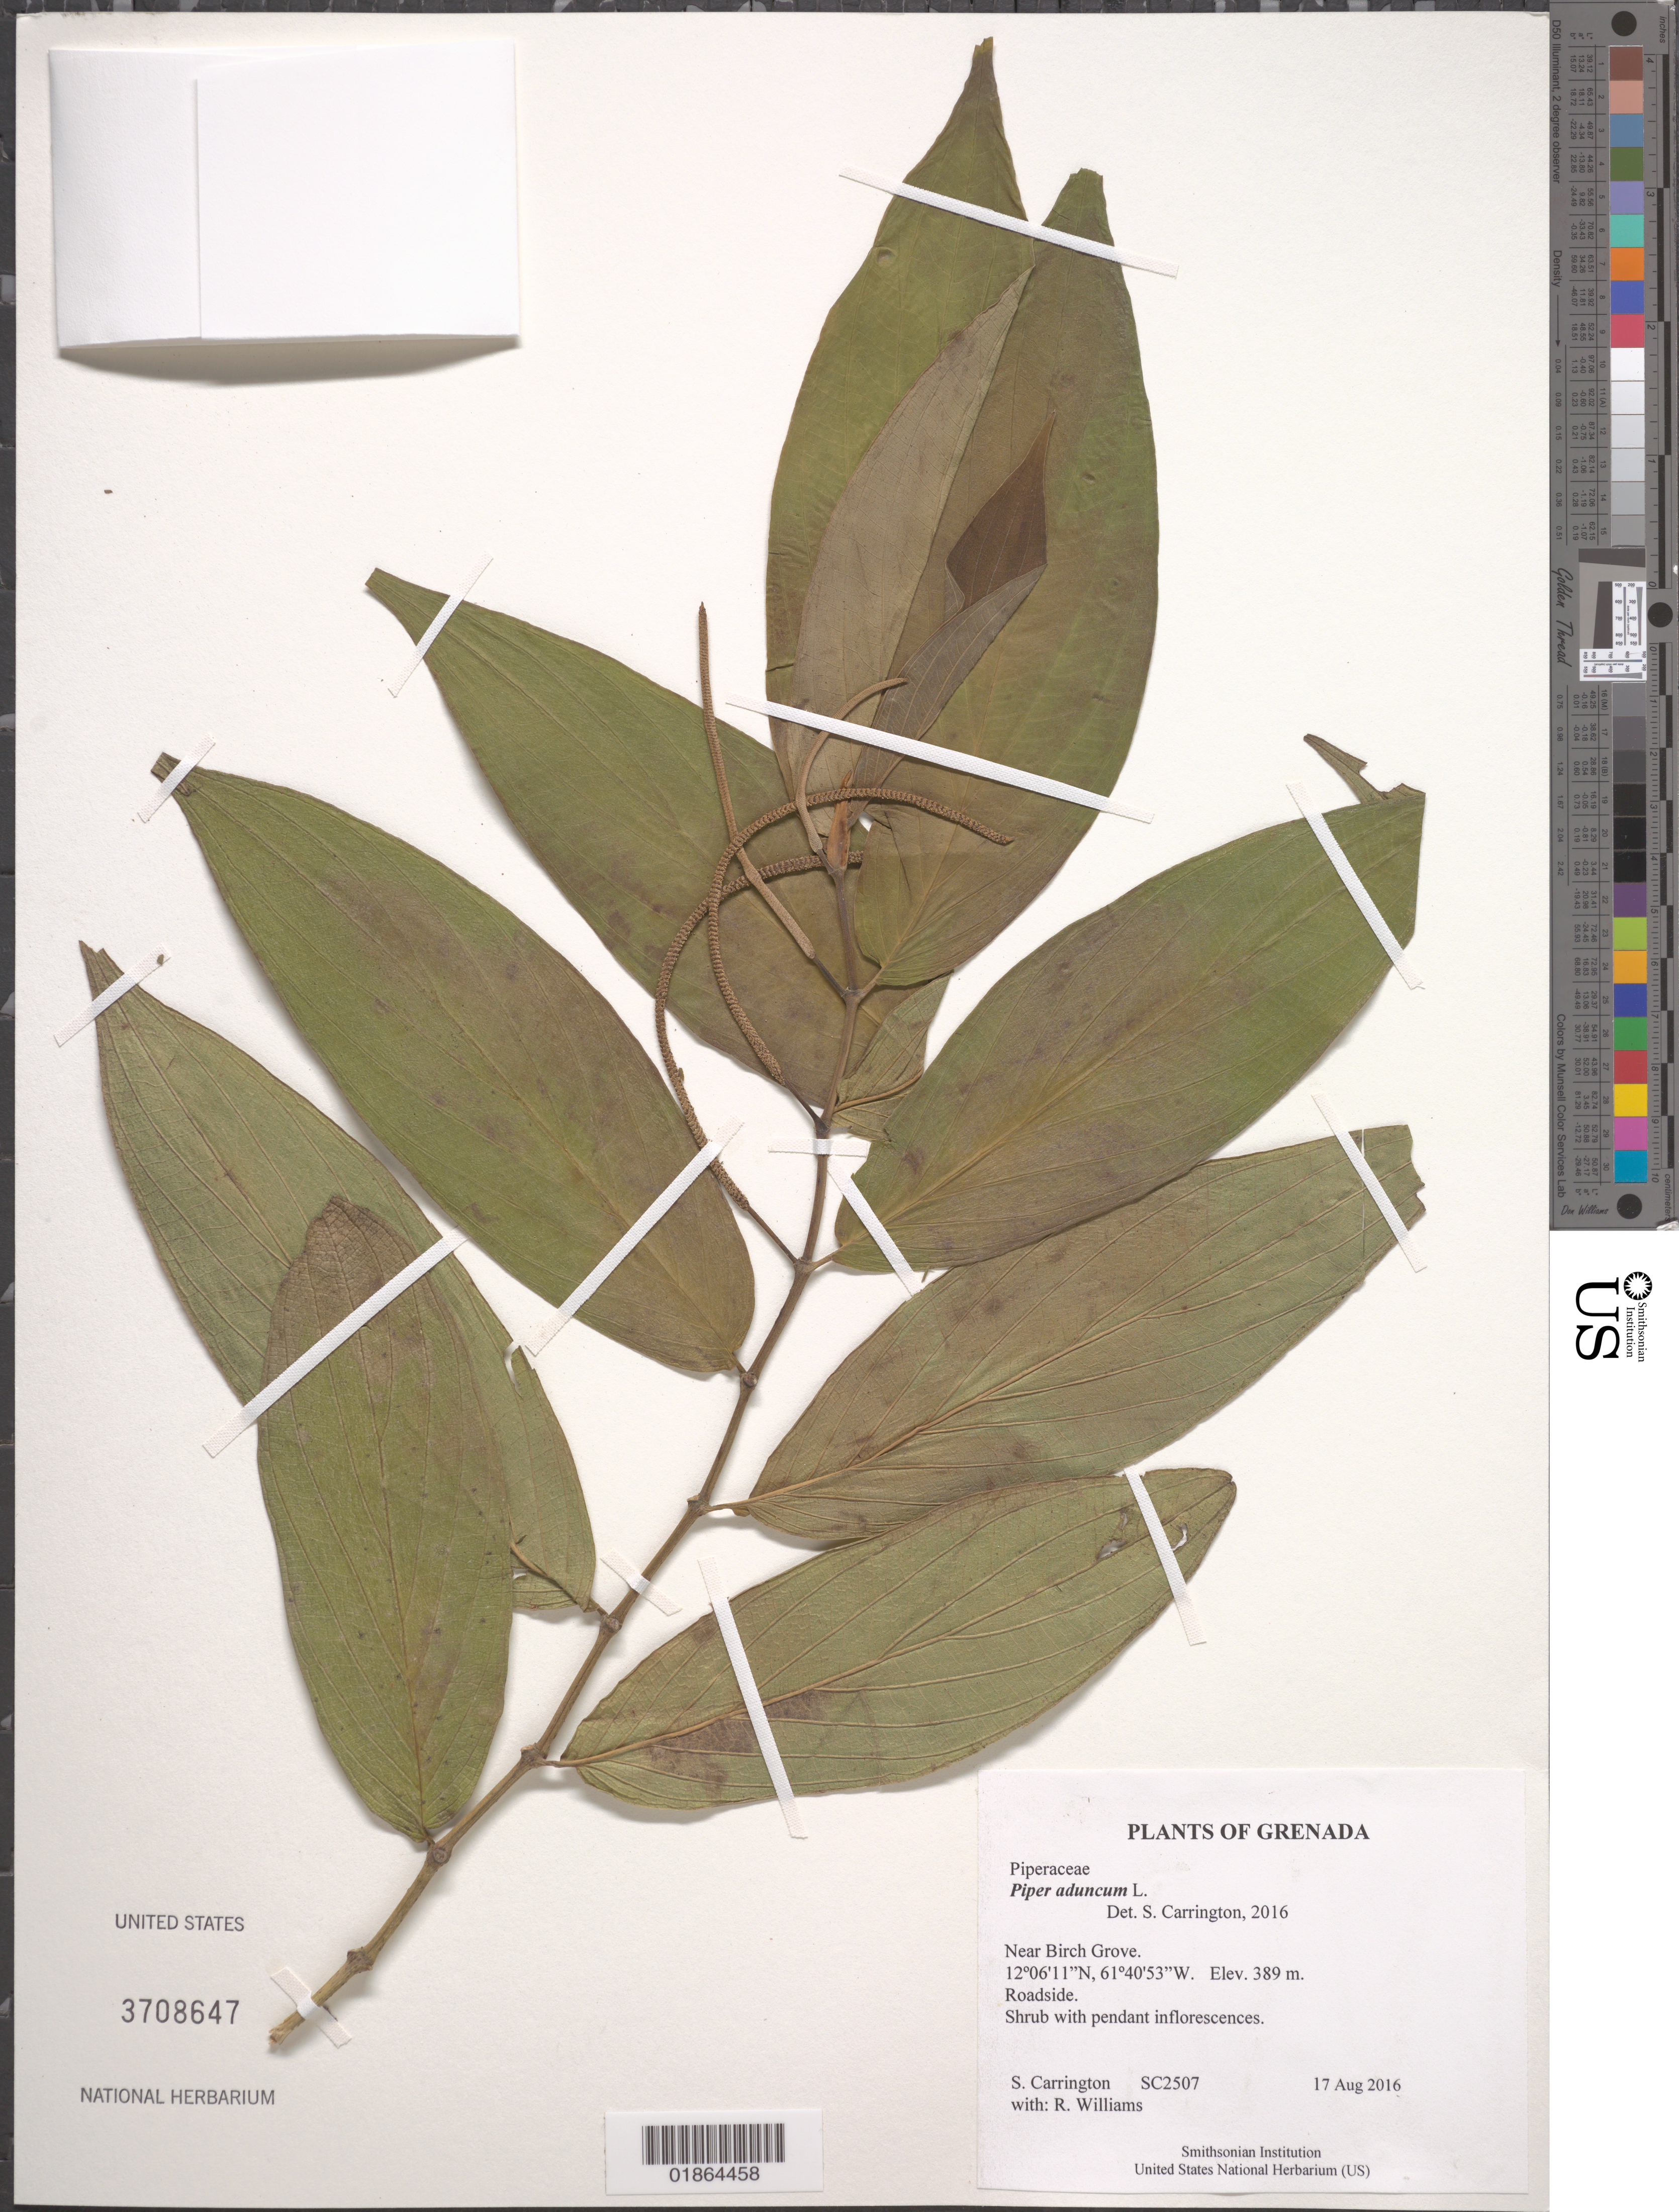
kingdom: Plantae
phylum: Tracheophyta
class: Magnoliopsida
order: Piperales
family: Piperaceae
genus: Piper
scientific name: Piper aduncum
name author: L.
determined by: Carrington, C. M. S.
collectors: C. M. S. Carrington & R. Williams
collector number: SC2507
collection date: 2016-08-17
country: Grenada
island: Grenada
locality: Near Birch Grove.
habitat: Roadside.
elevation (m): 389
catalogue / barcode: US 3708647